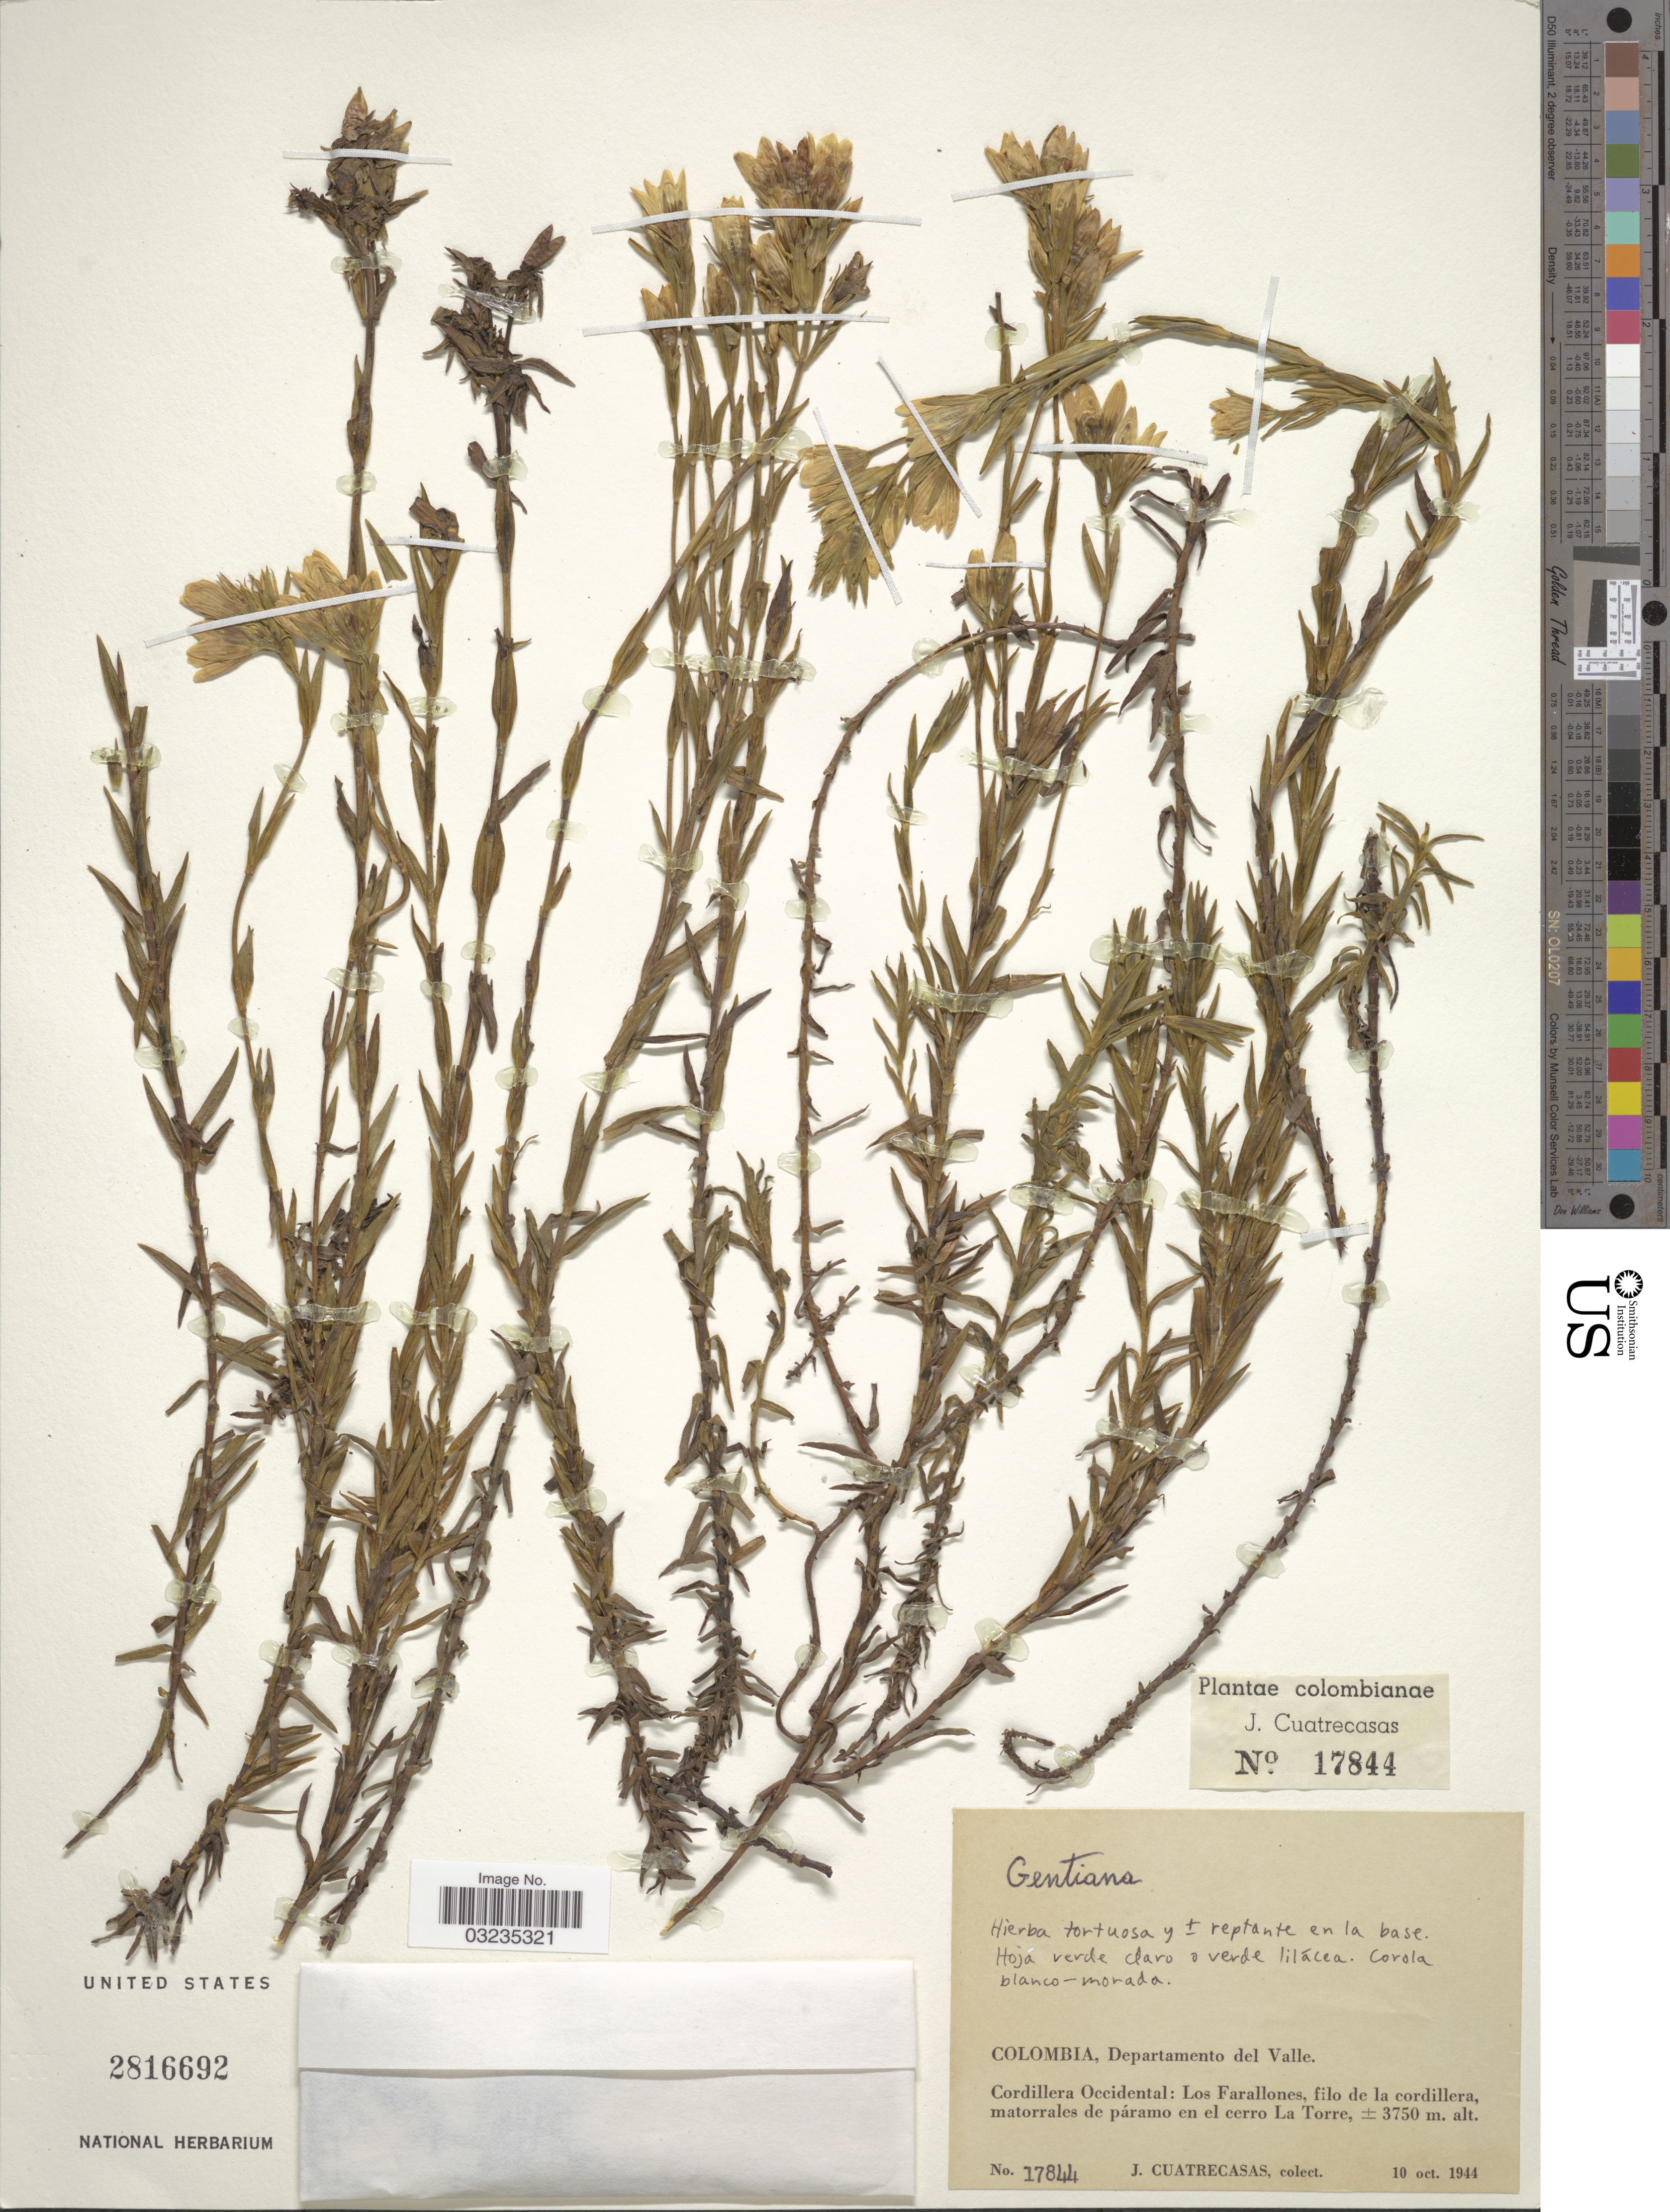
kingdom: Plantae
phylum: Tracheophyta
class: Magnoliopsida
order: Gentianales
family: Gentianaceae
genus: Gentiana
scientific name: Gentiana sp.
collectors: J. Cuatrecasas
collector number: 17844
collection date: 1944-10-10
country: Colombia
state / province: Valle del Cauca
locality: Departamento del Valle. Cordillera Occidental: Los Farallones, filo de la cordillera.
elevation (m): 3750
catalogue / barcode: US 2816692